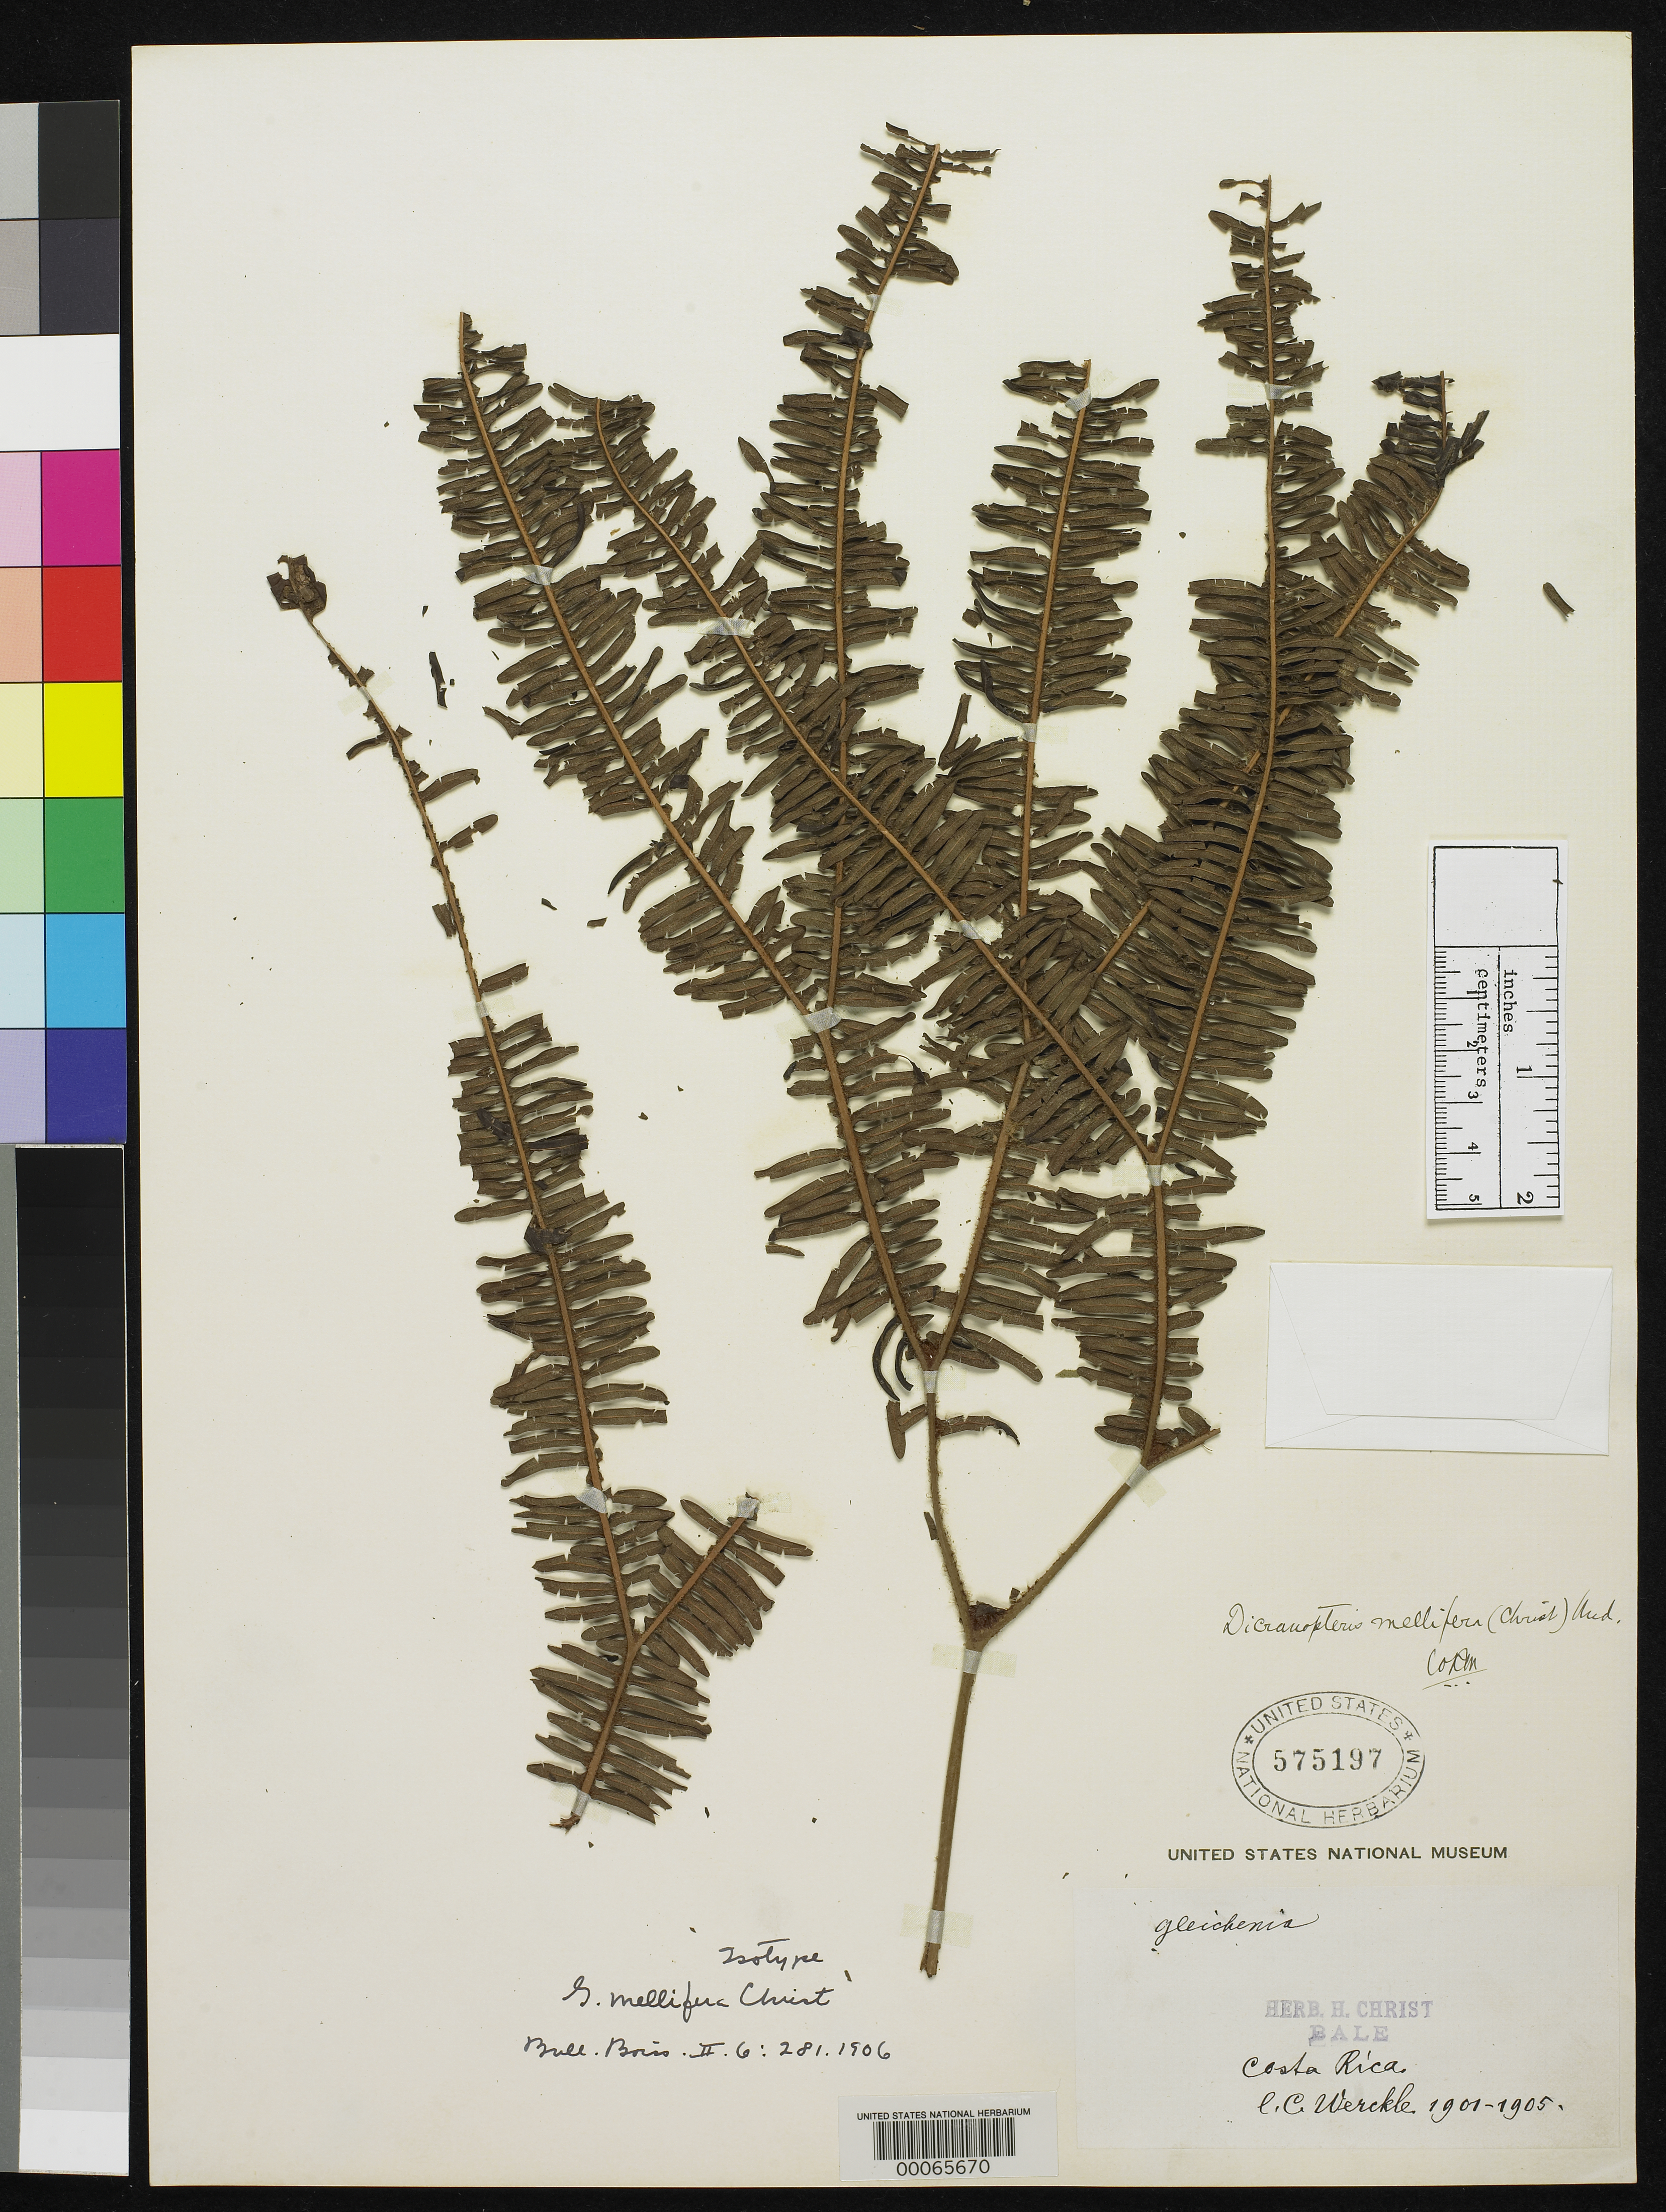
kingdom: Plantae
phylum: Tracheophyta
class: Polypodiopsida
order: Gleicheniales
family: Gleicheniaceae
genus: Gleichenia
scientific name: Gleichenia mellifera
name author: Christ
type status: Type Collection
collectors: C. C Wercklé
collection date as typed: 1901 to -- --- 1905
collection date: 1901/1905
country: Costa Rica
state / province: Cartago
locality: Navarro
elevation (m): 1400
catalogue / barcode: US 575197